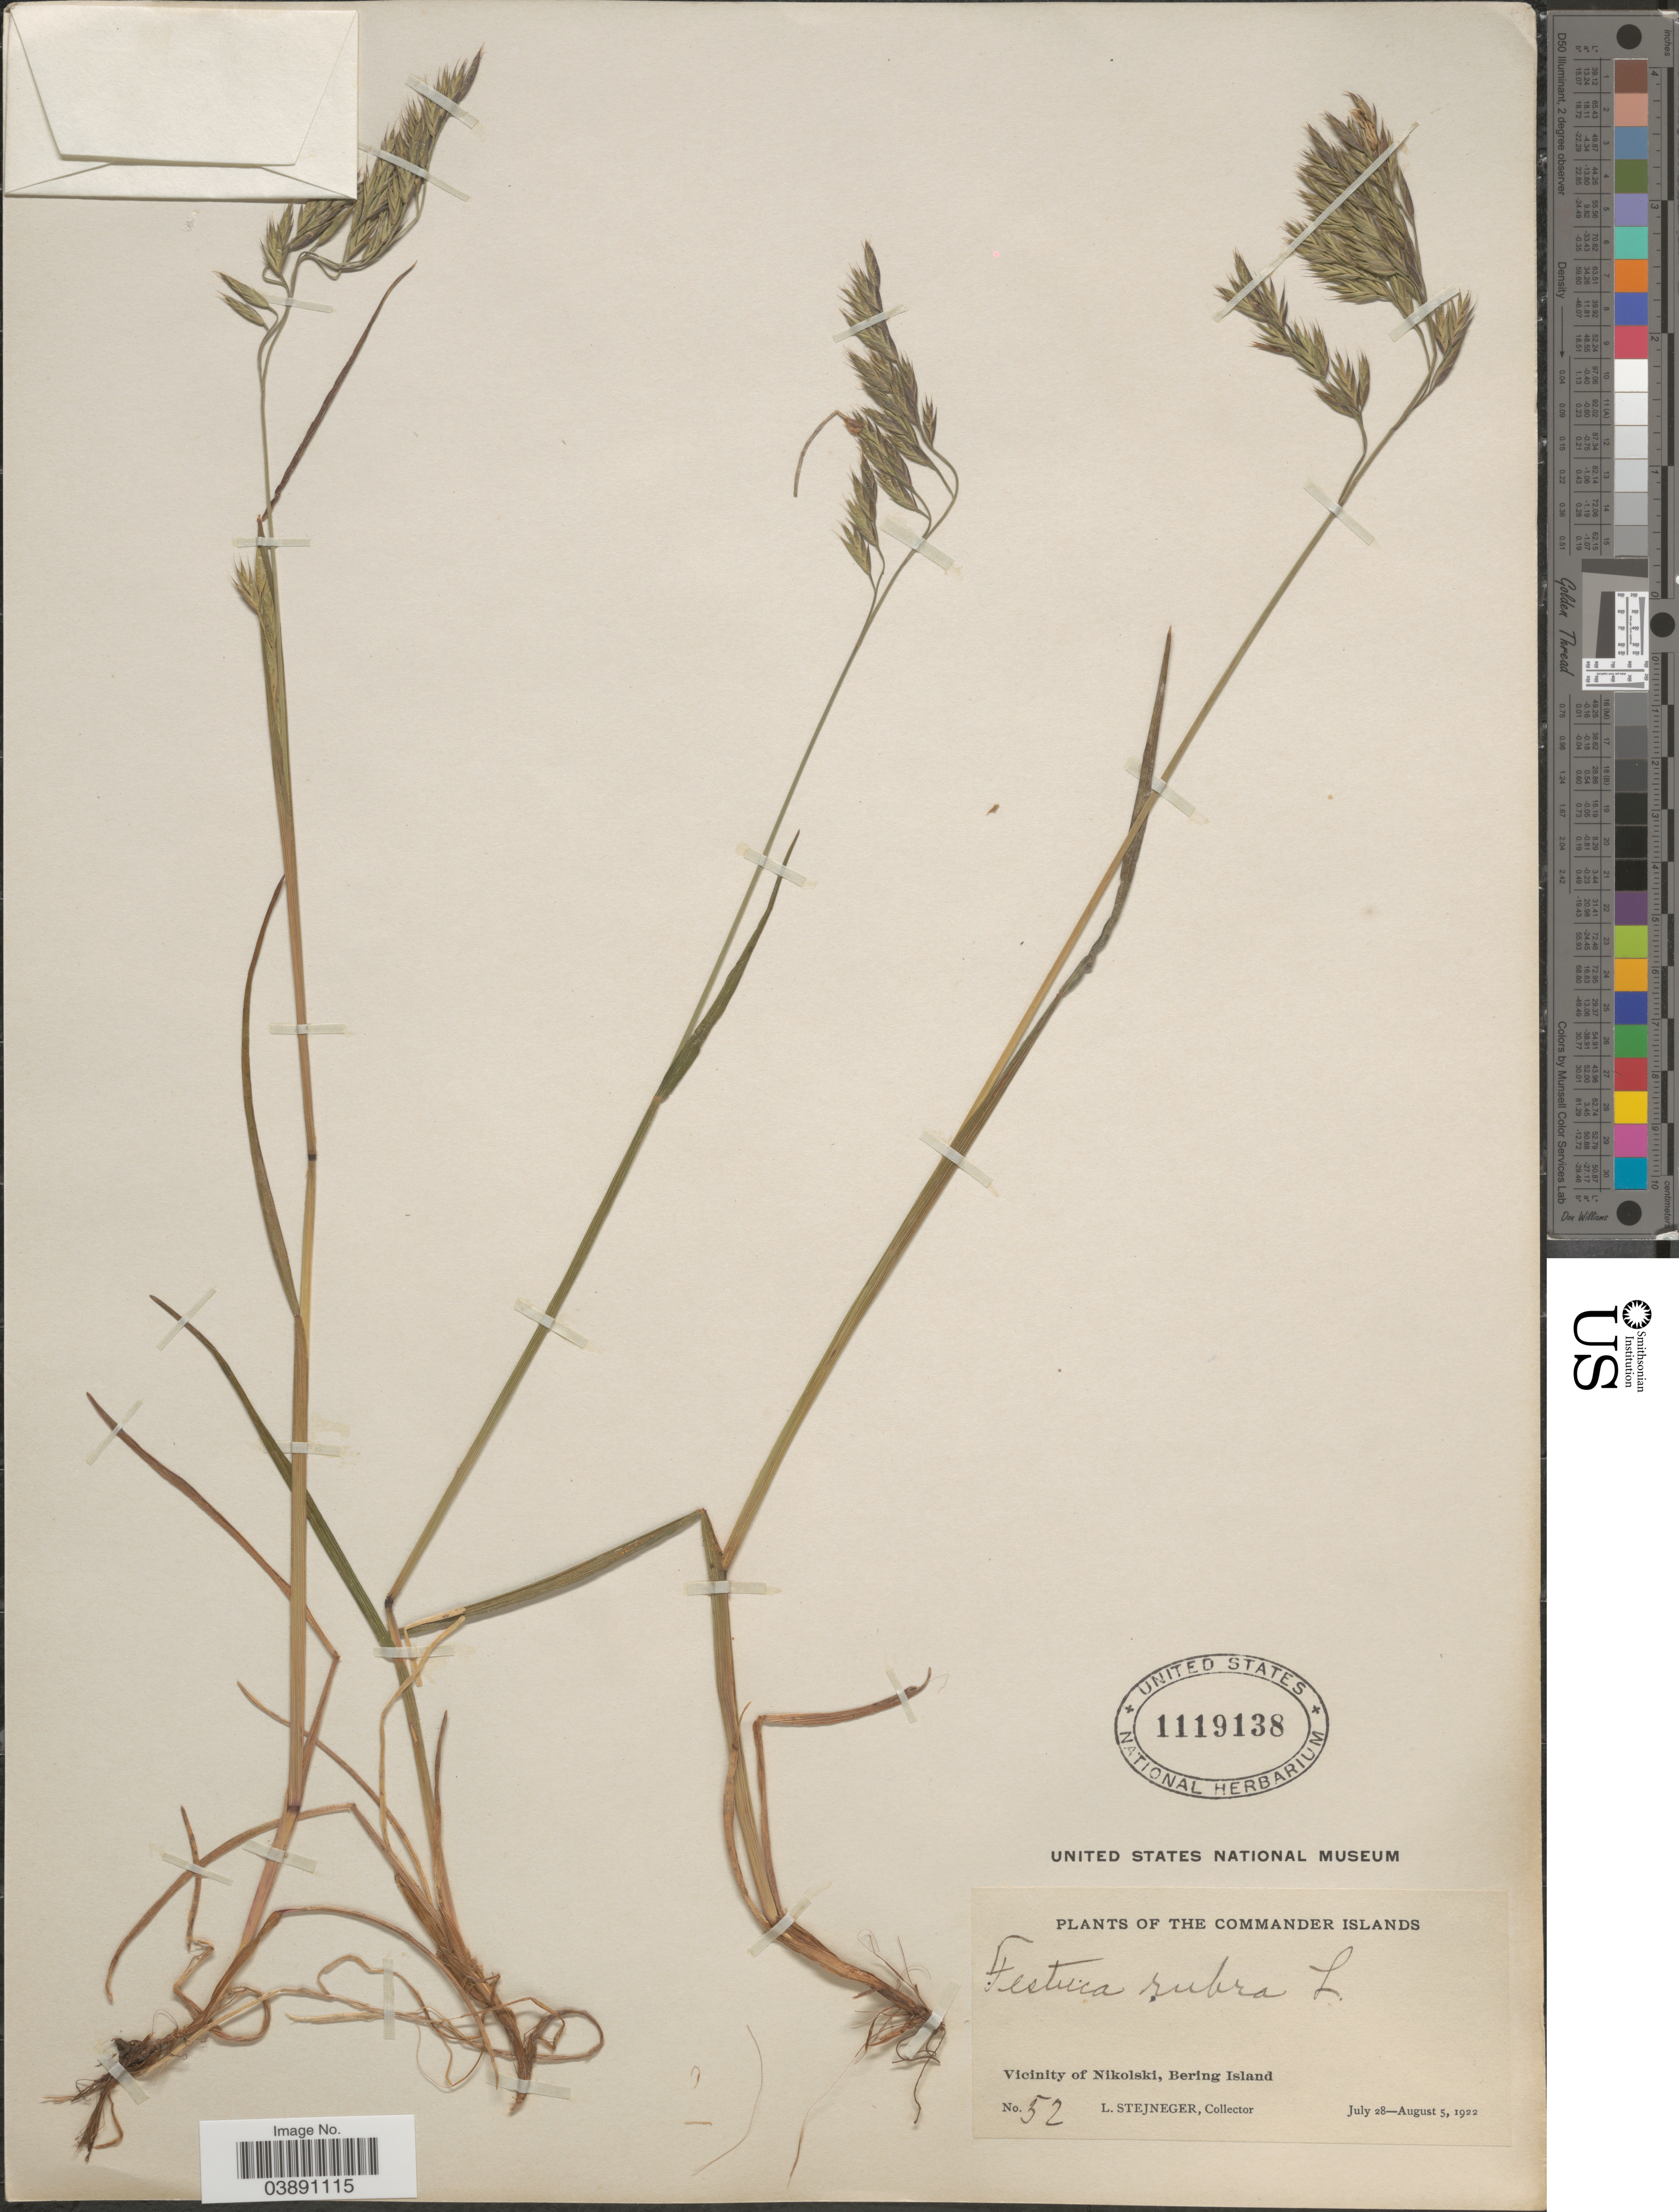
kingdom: Plantae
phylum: Tracheophyta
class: Liliopsida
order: Poales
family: Poaceae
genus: Festuca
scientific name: Festuca rubra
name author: L.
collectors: L. Stejneger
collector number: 52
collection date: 1922-07-28/1922-08-05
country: Russian Federation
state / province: Kamchatka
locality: The Commander Islands. Vicinity of Nikolski, Bering Island.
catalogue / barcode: US 1119138